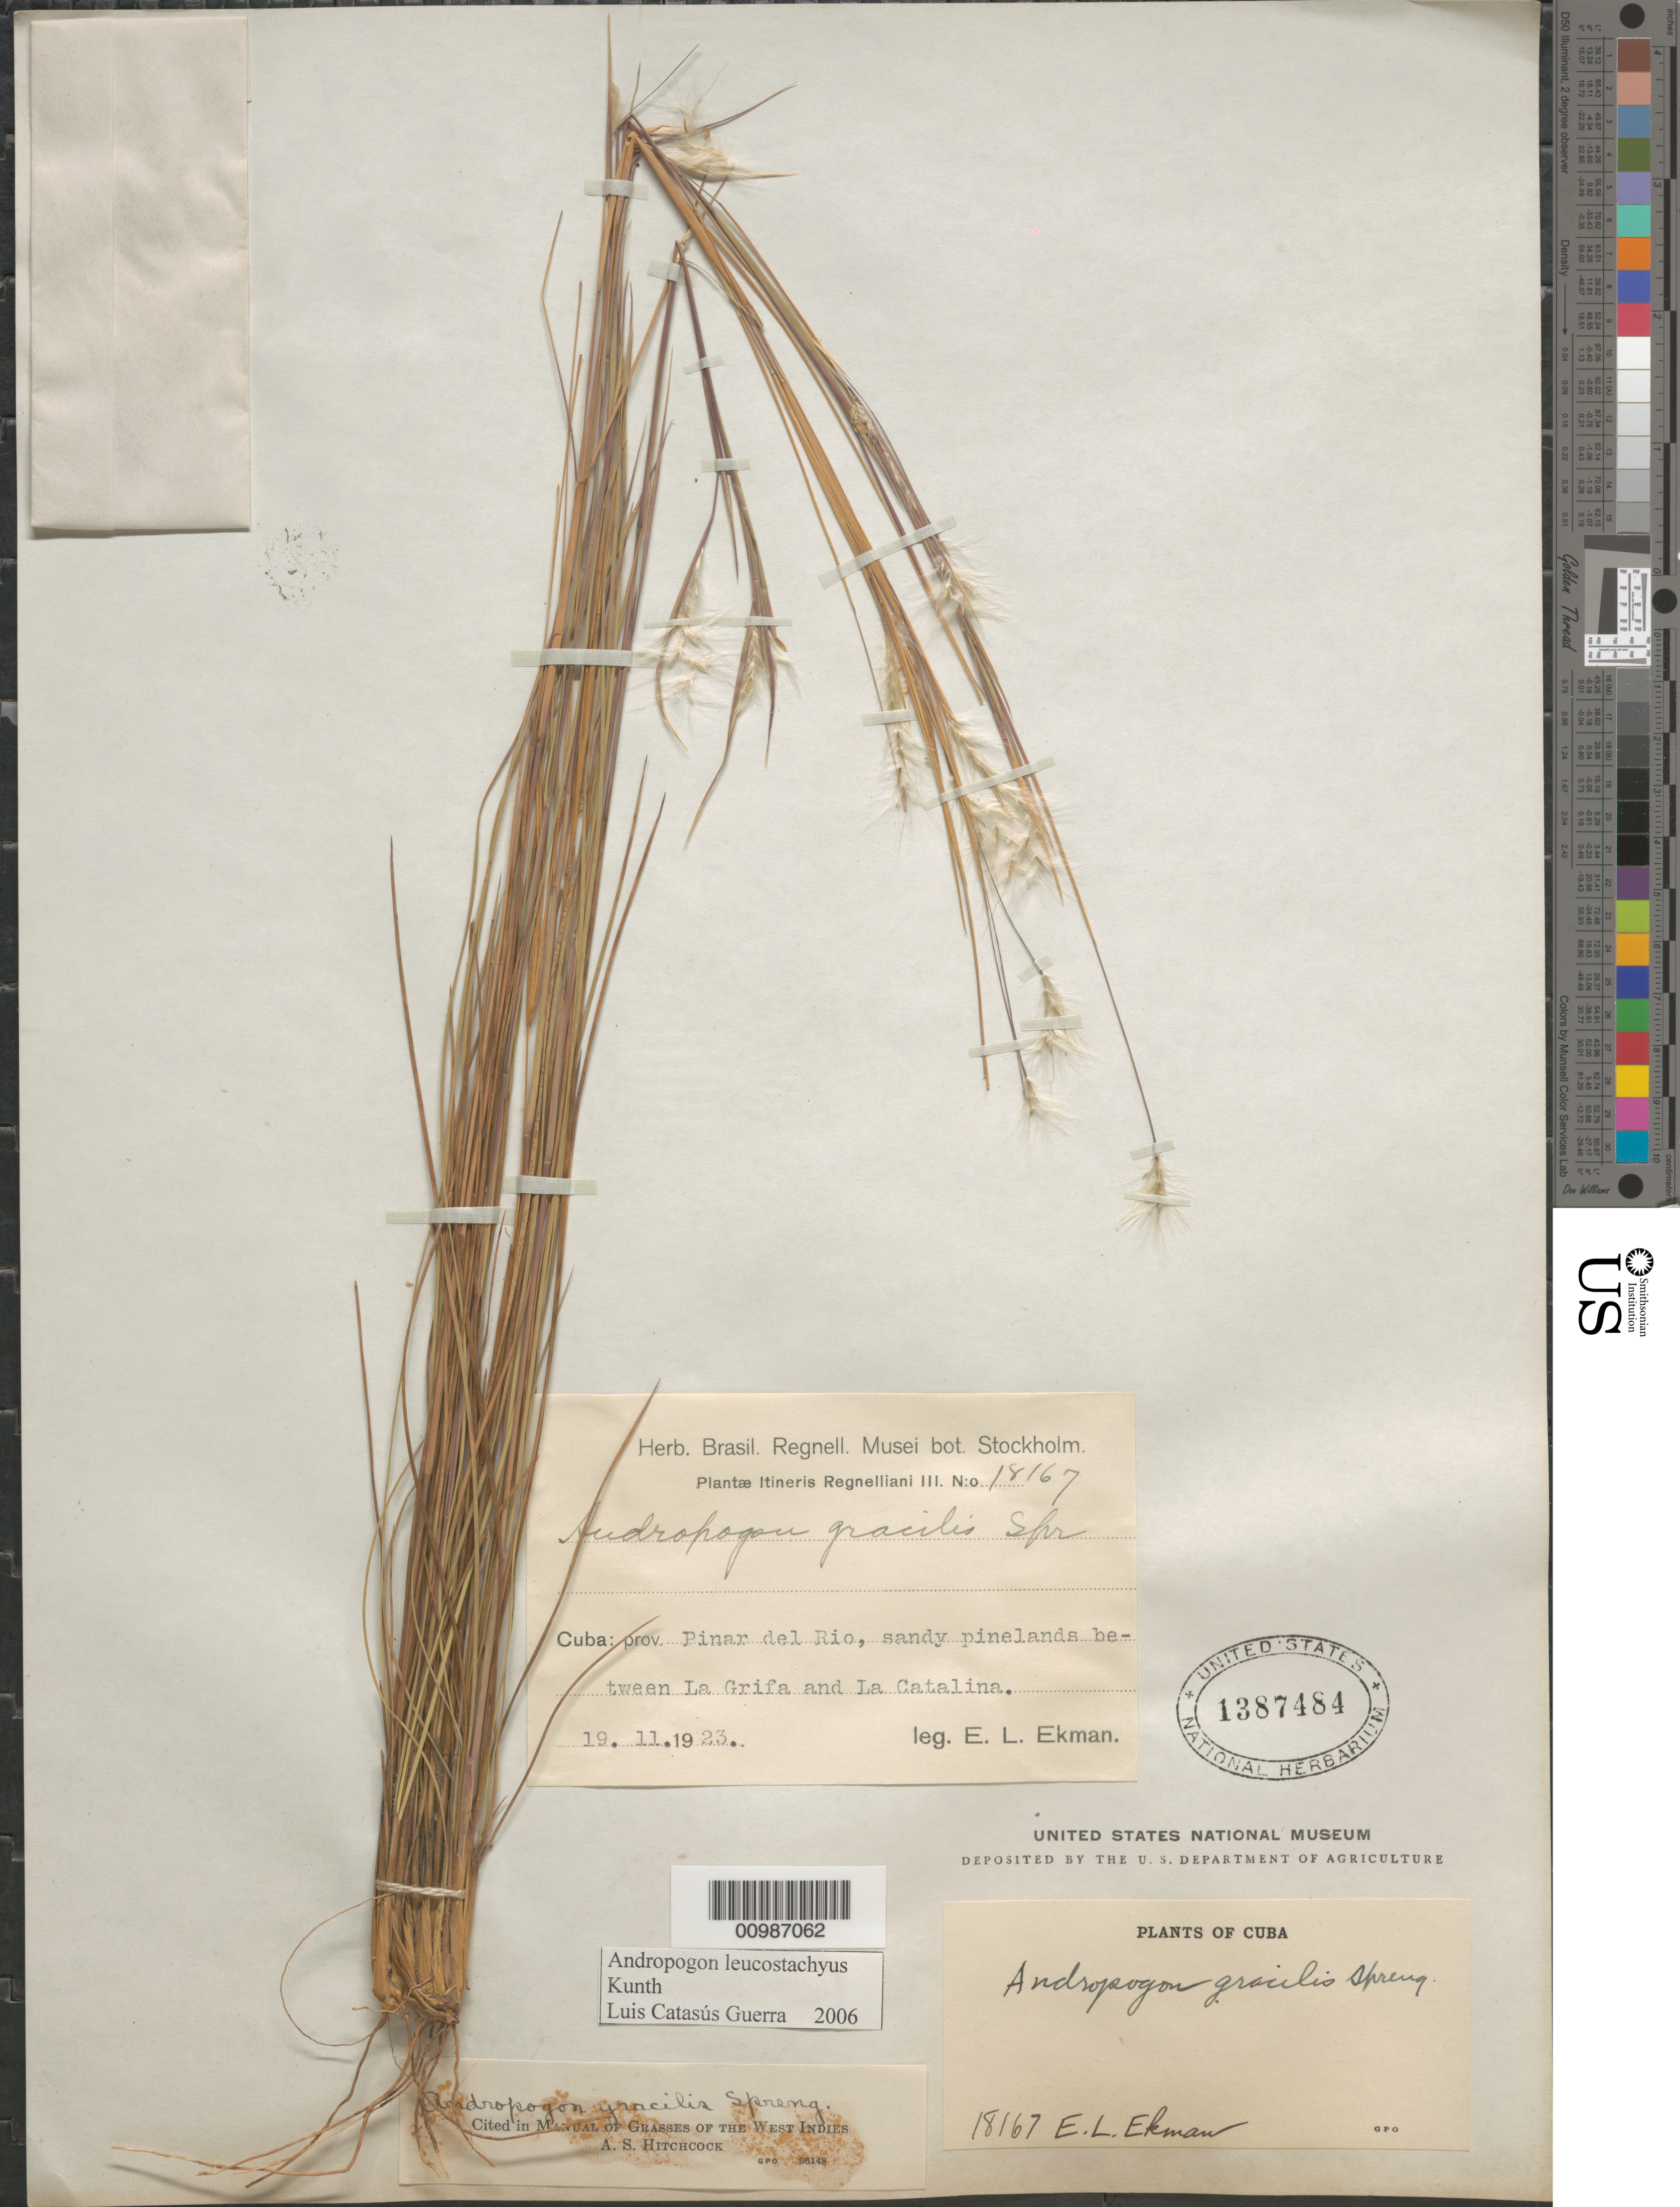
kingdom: Plantae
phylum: Tracheophyta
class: Liliopsida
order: Poales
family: Poaceae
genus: Andropogon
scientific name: Andropogon leucostachyus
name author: Kunth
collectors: E. L. Ekman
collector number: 18167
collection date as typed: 19 Nov 1923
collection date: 1923-11-19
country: Cuba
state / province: Pinar del Rio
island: Cuba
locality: Between La Grifa and La Catalina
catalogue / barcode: US 1387484